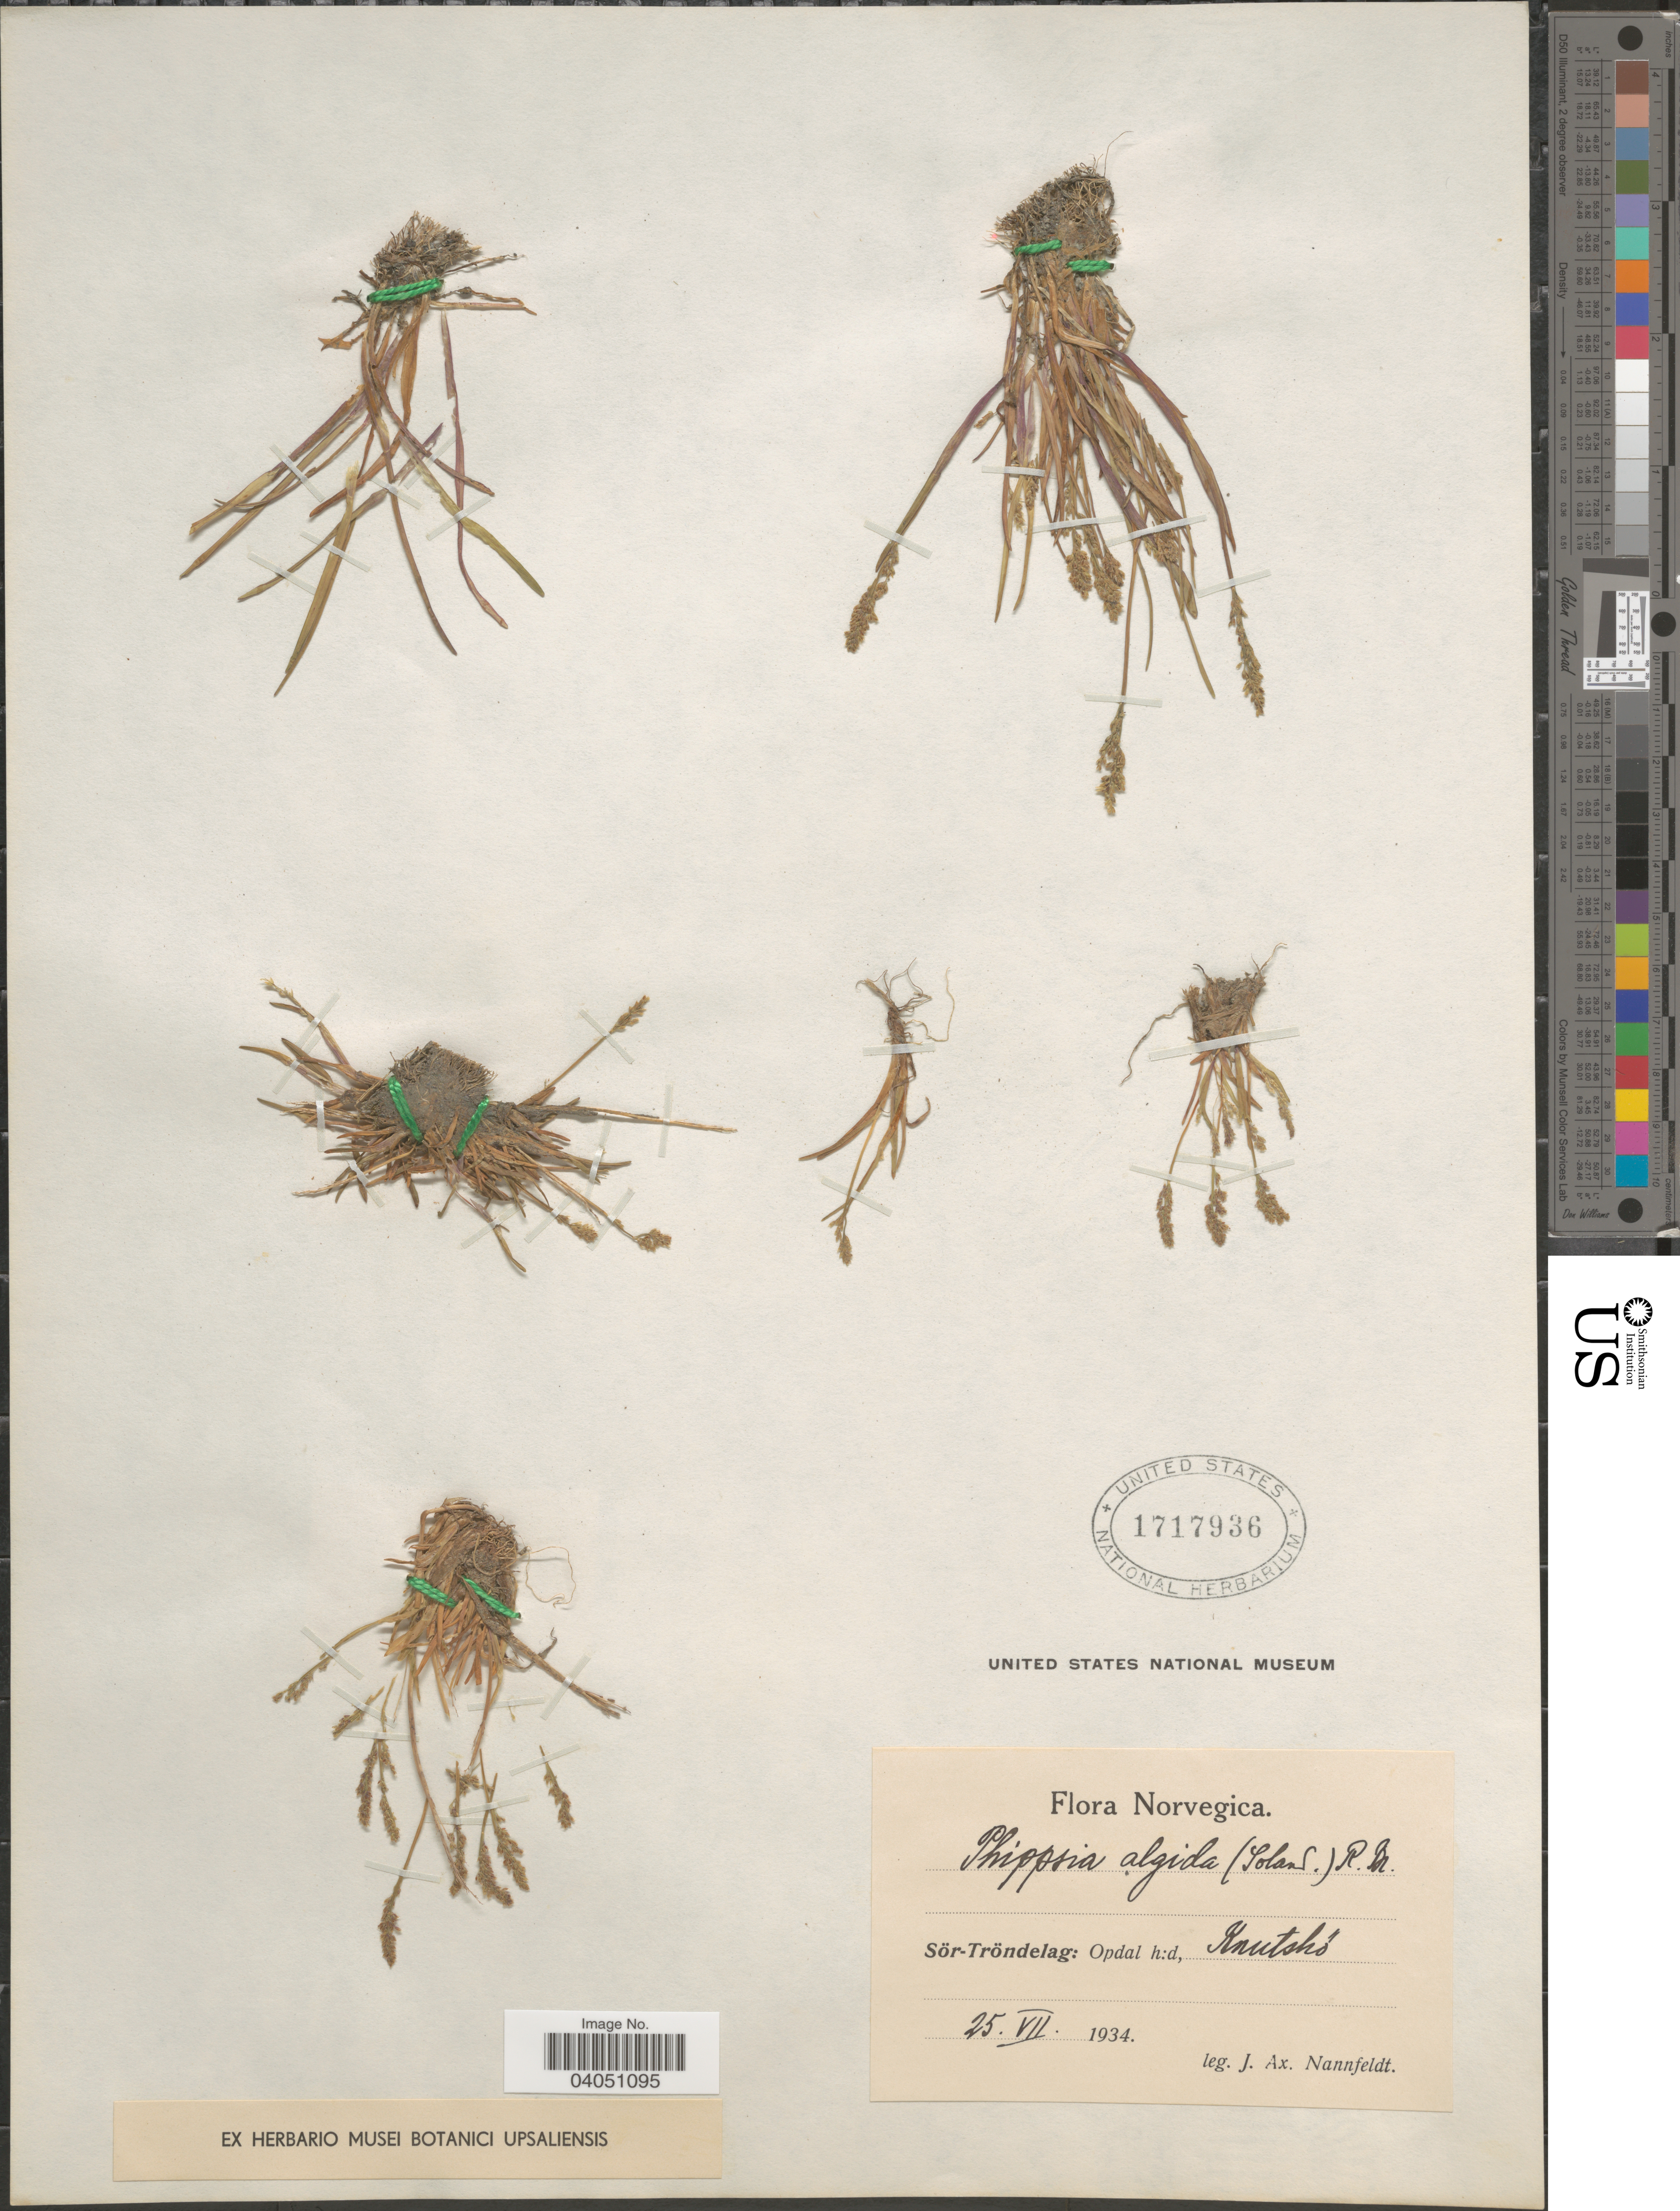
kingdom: Plantae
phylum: Tracheophyta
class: Liliopsida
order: Poales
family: Poaceae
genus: Phippsia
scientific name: Phippsia algida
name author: (Sol.) R. Br.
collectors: J. Nannfeldt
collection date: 1934-07-25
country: Norway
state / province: Trøndelag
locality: Opdal h:d, Knutshø.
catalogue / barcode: US 1717936